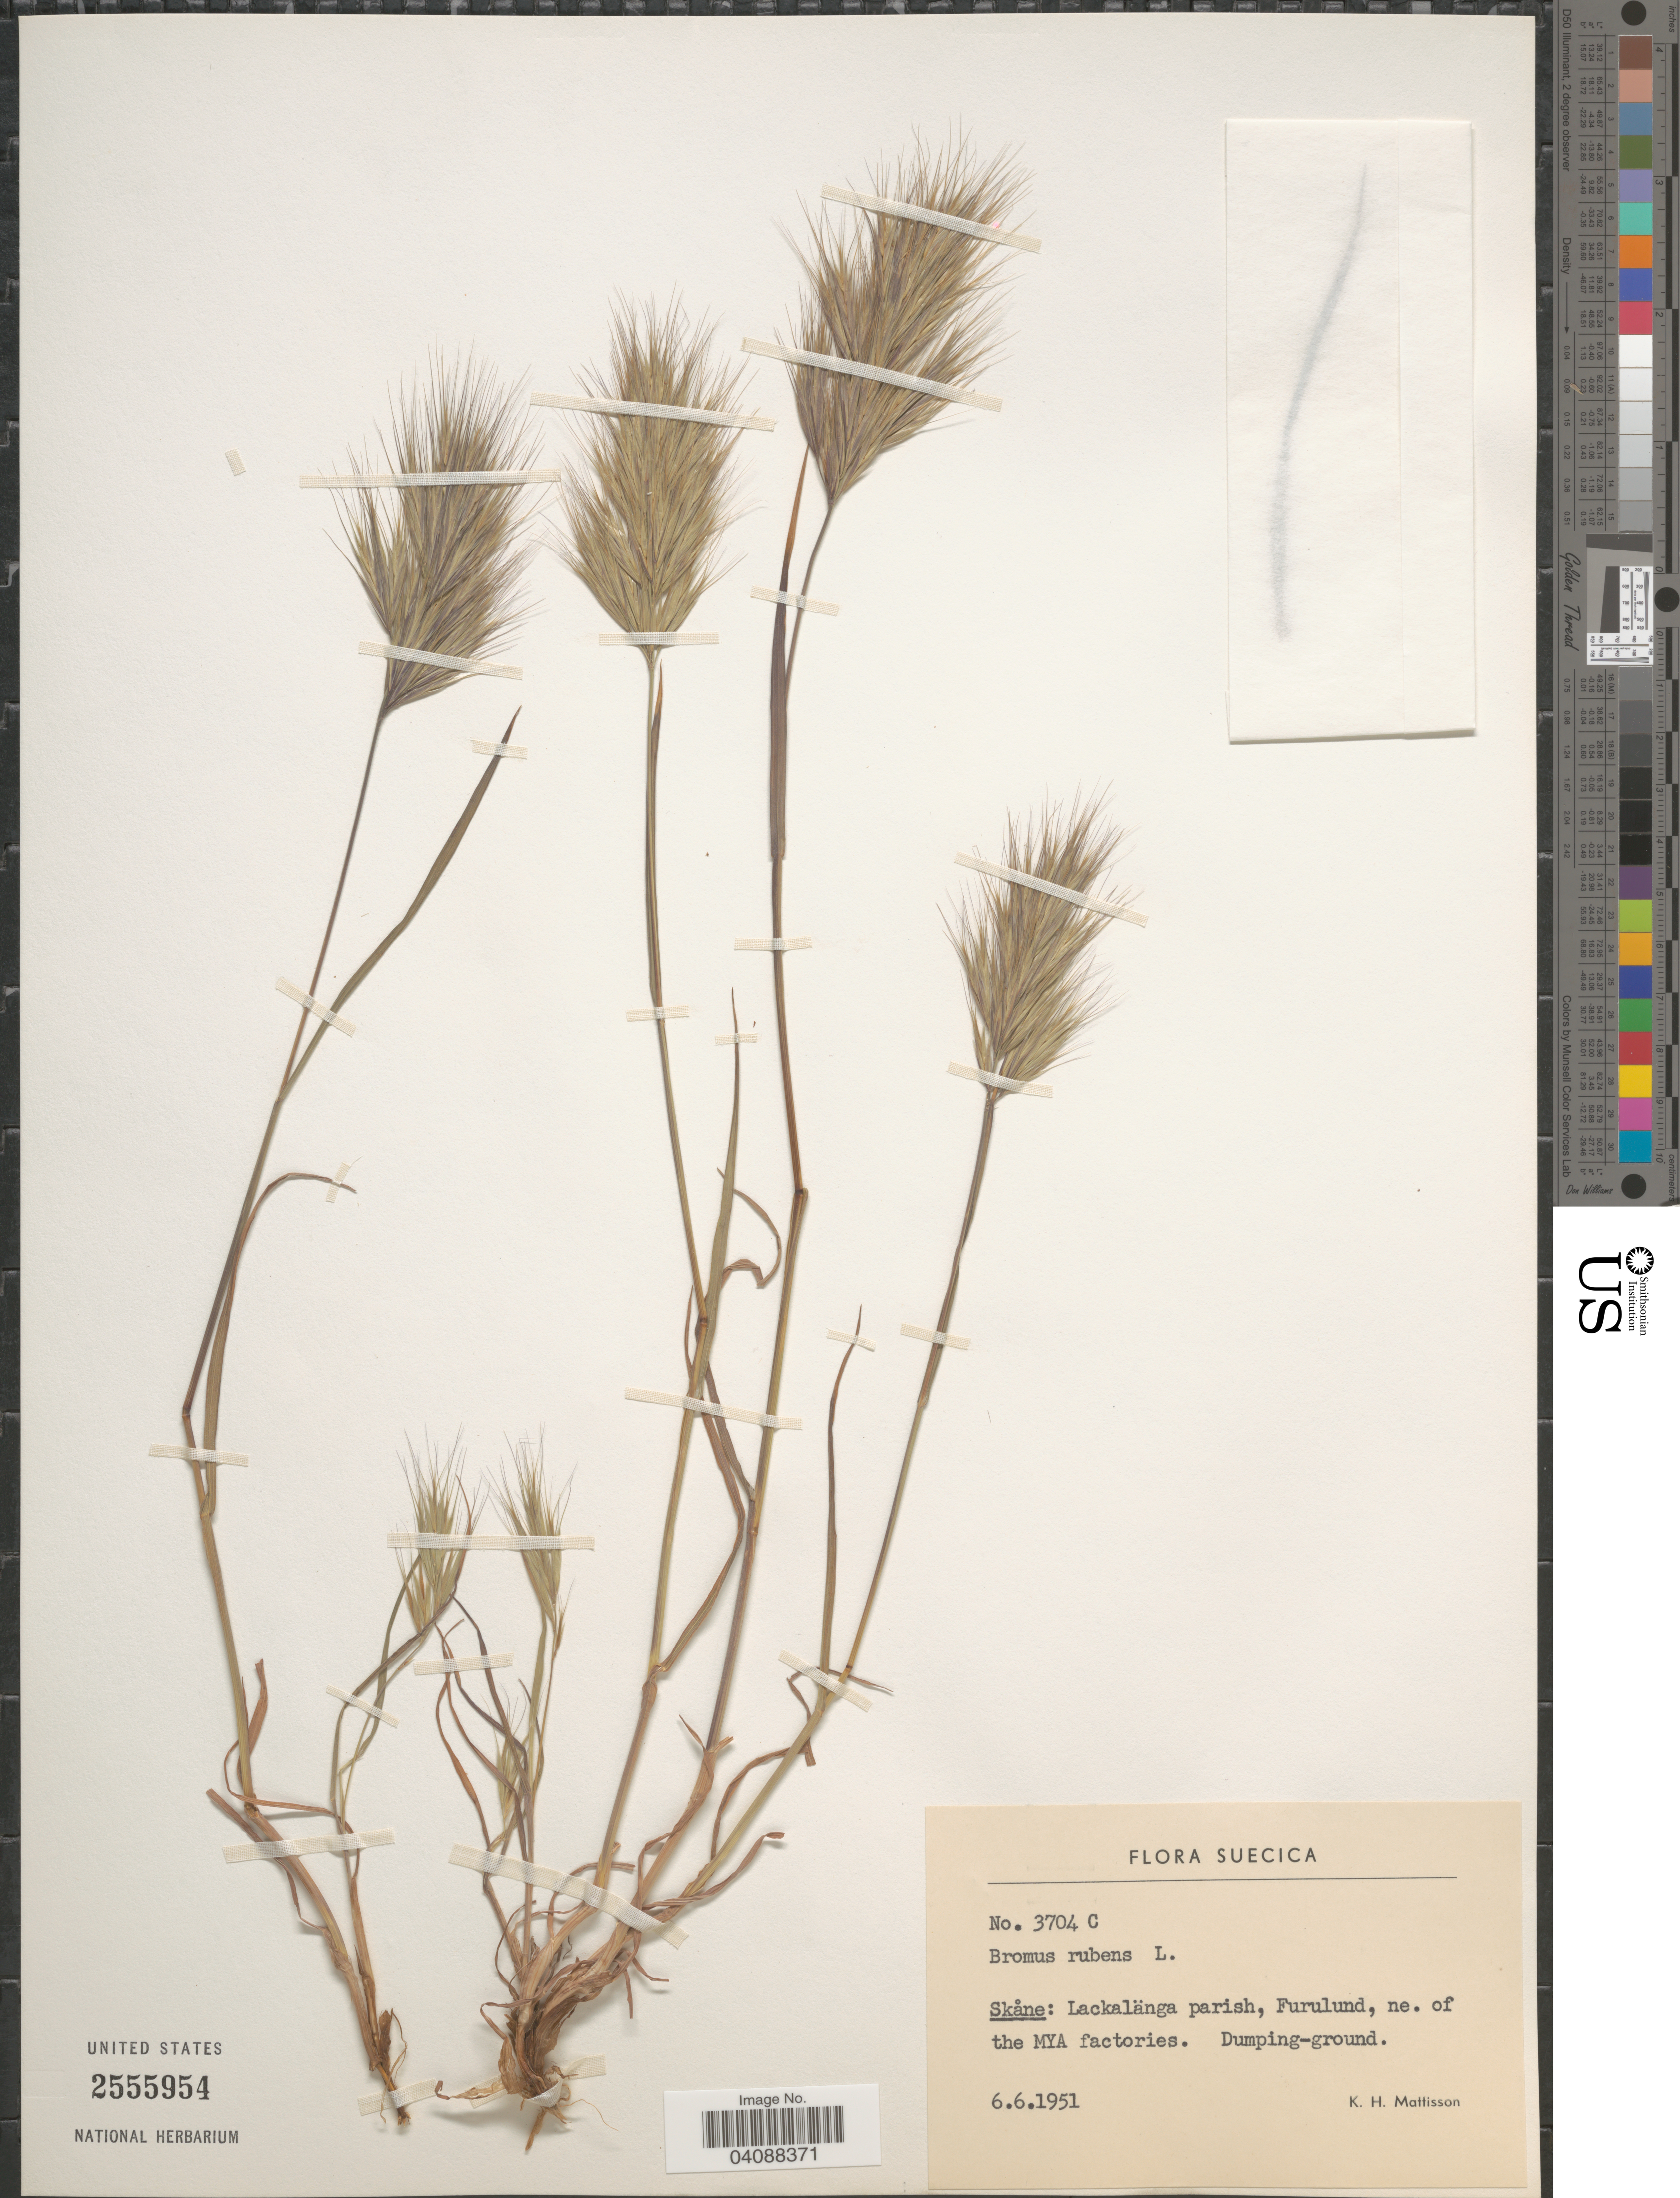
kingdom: Plantae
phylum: Tracheophyta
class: Liliopsida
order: Poales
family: Poaceae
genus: Bromus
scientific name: Bromus rubens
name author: L.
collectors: K. Mattisson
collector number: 3704c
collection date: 1951-06-06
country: Sweden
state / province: Skåne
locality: Suecica. Lackalänga parish, Furulund, ne. of the MYA factories.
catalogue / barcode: US 2555954